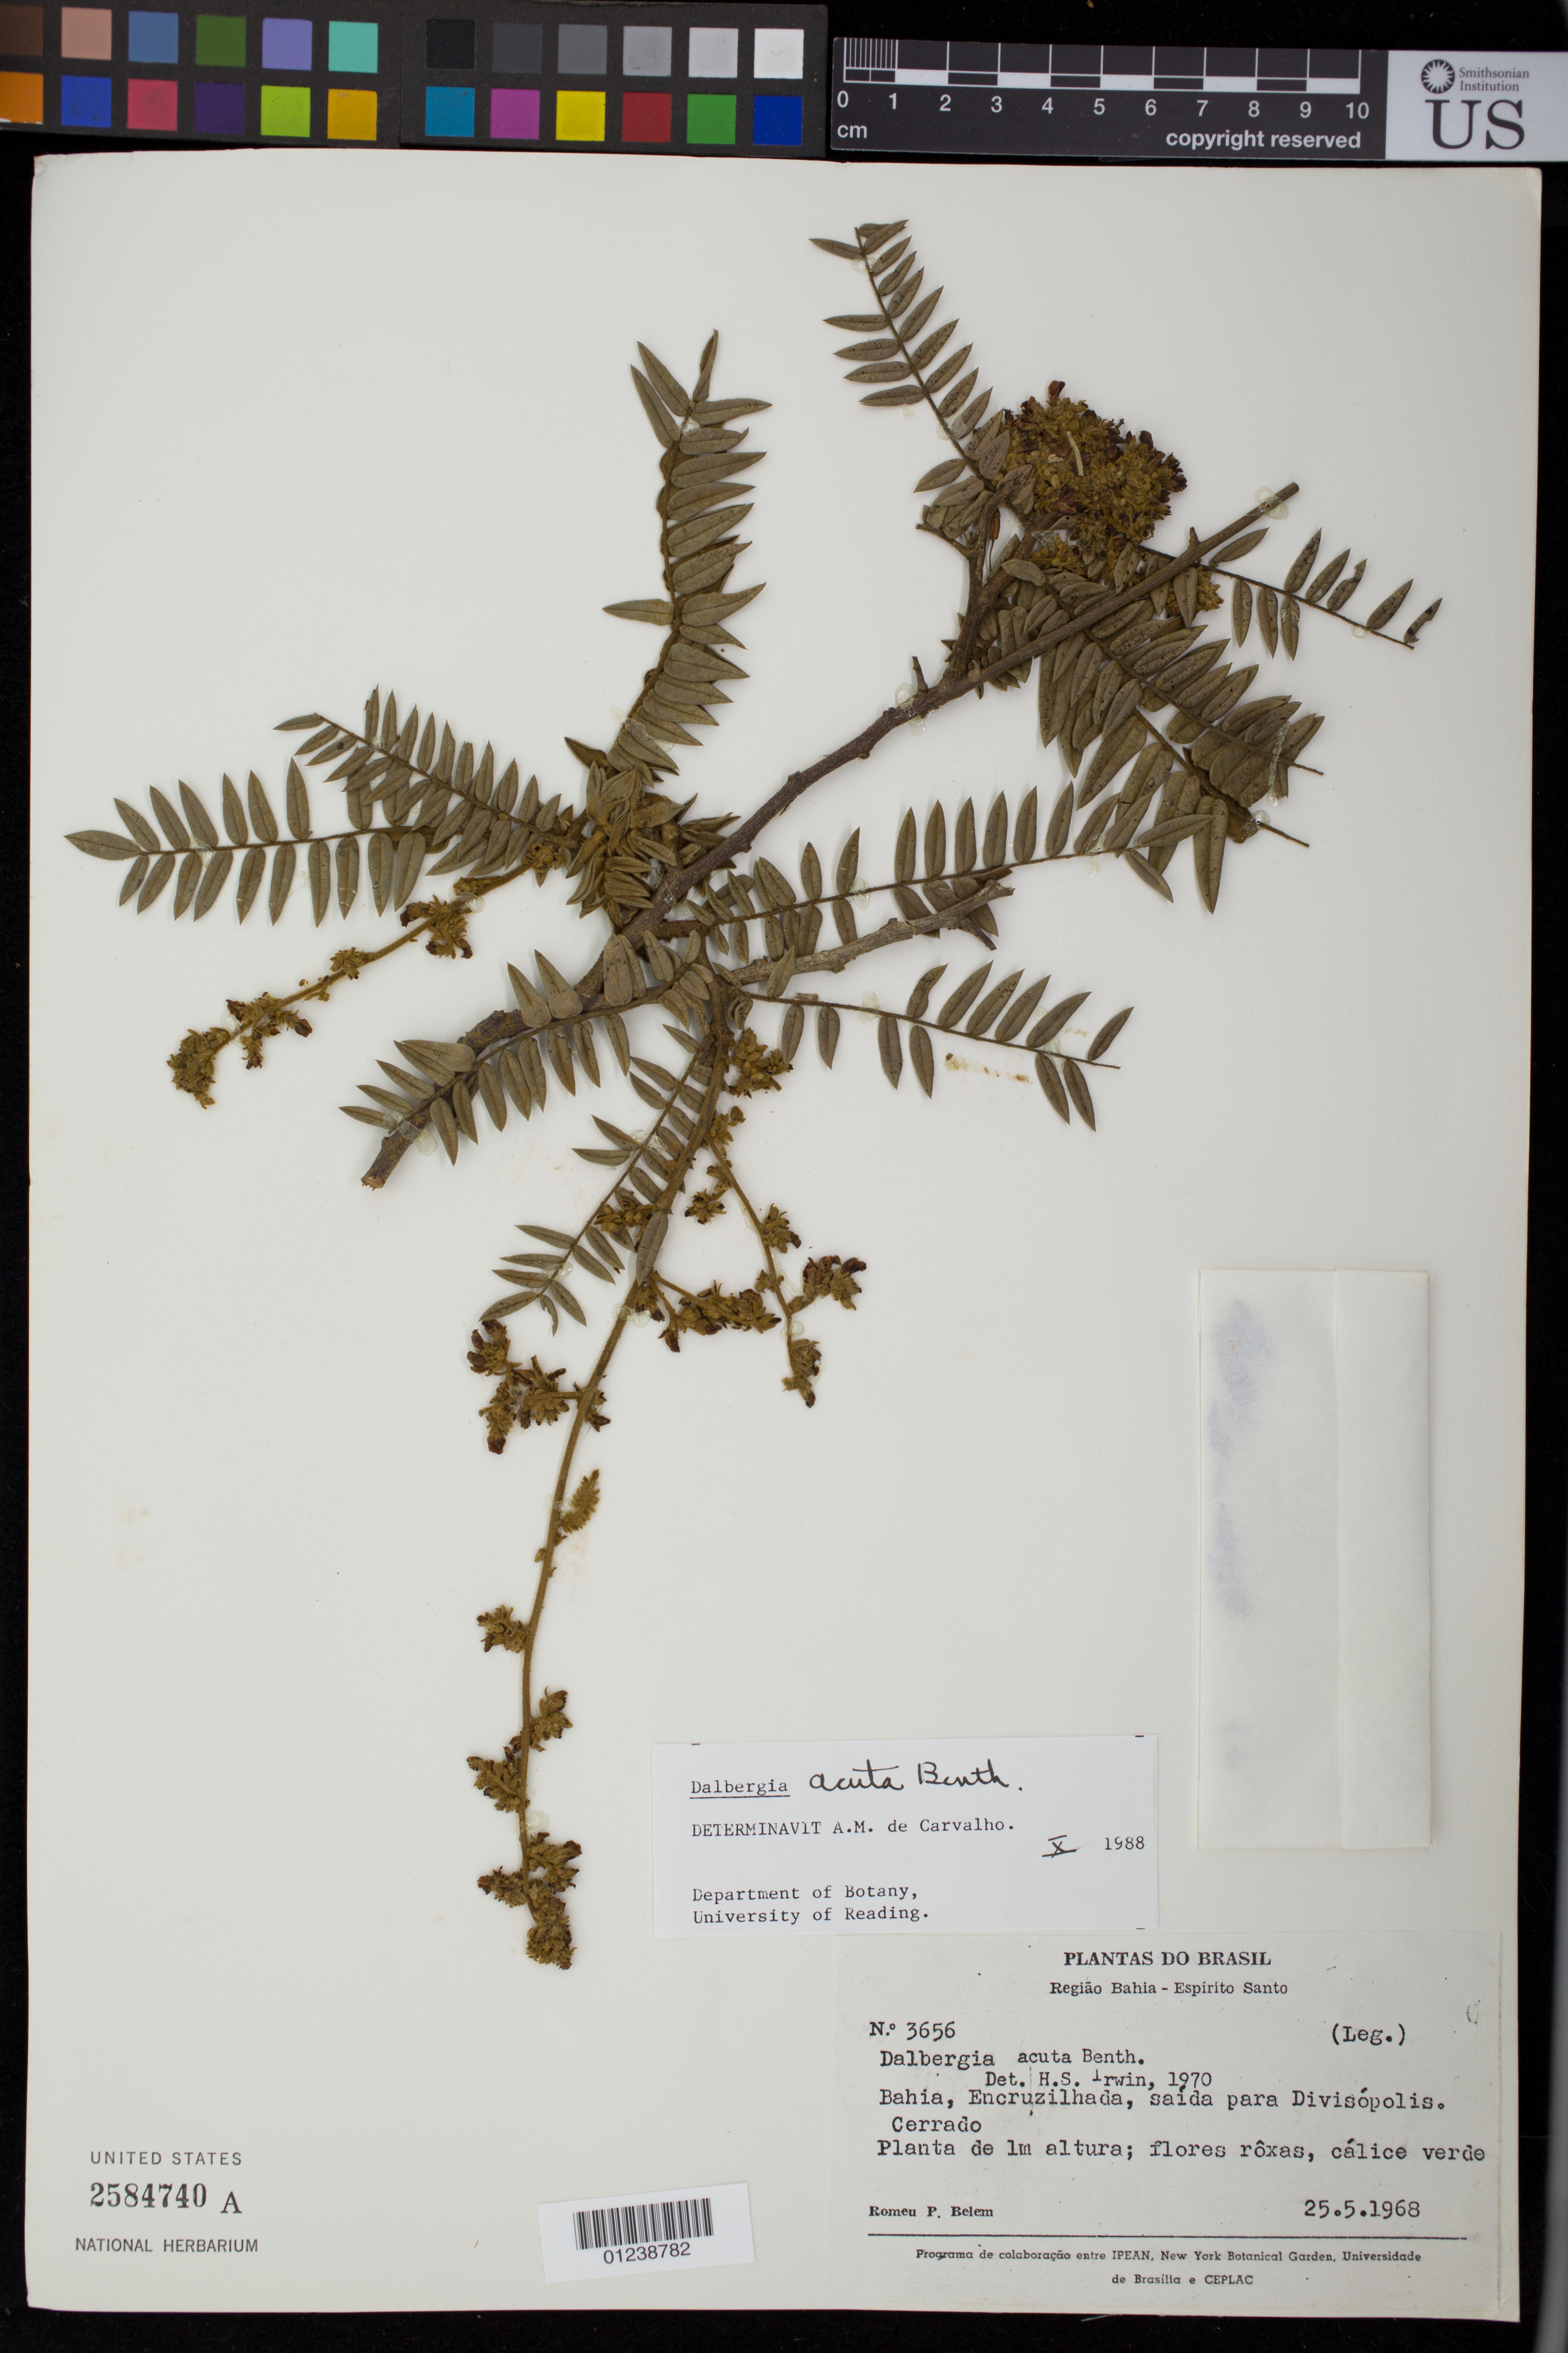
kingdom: Plantae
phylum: Tracheophyta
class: Magnoliopsida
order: Fabales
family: Fabaceae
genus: Dalbergia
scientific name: Dalbergia acuta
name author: Benth.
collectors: R. P. Belém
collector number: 3656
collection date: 1968-05-25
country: Brazil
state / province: Bahia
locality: Encruzilhada, saida para Divisopolis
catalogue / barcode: US 2584740A